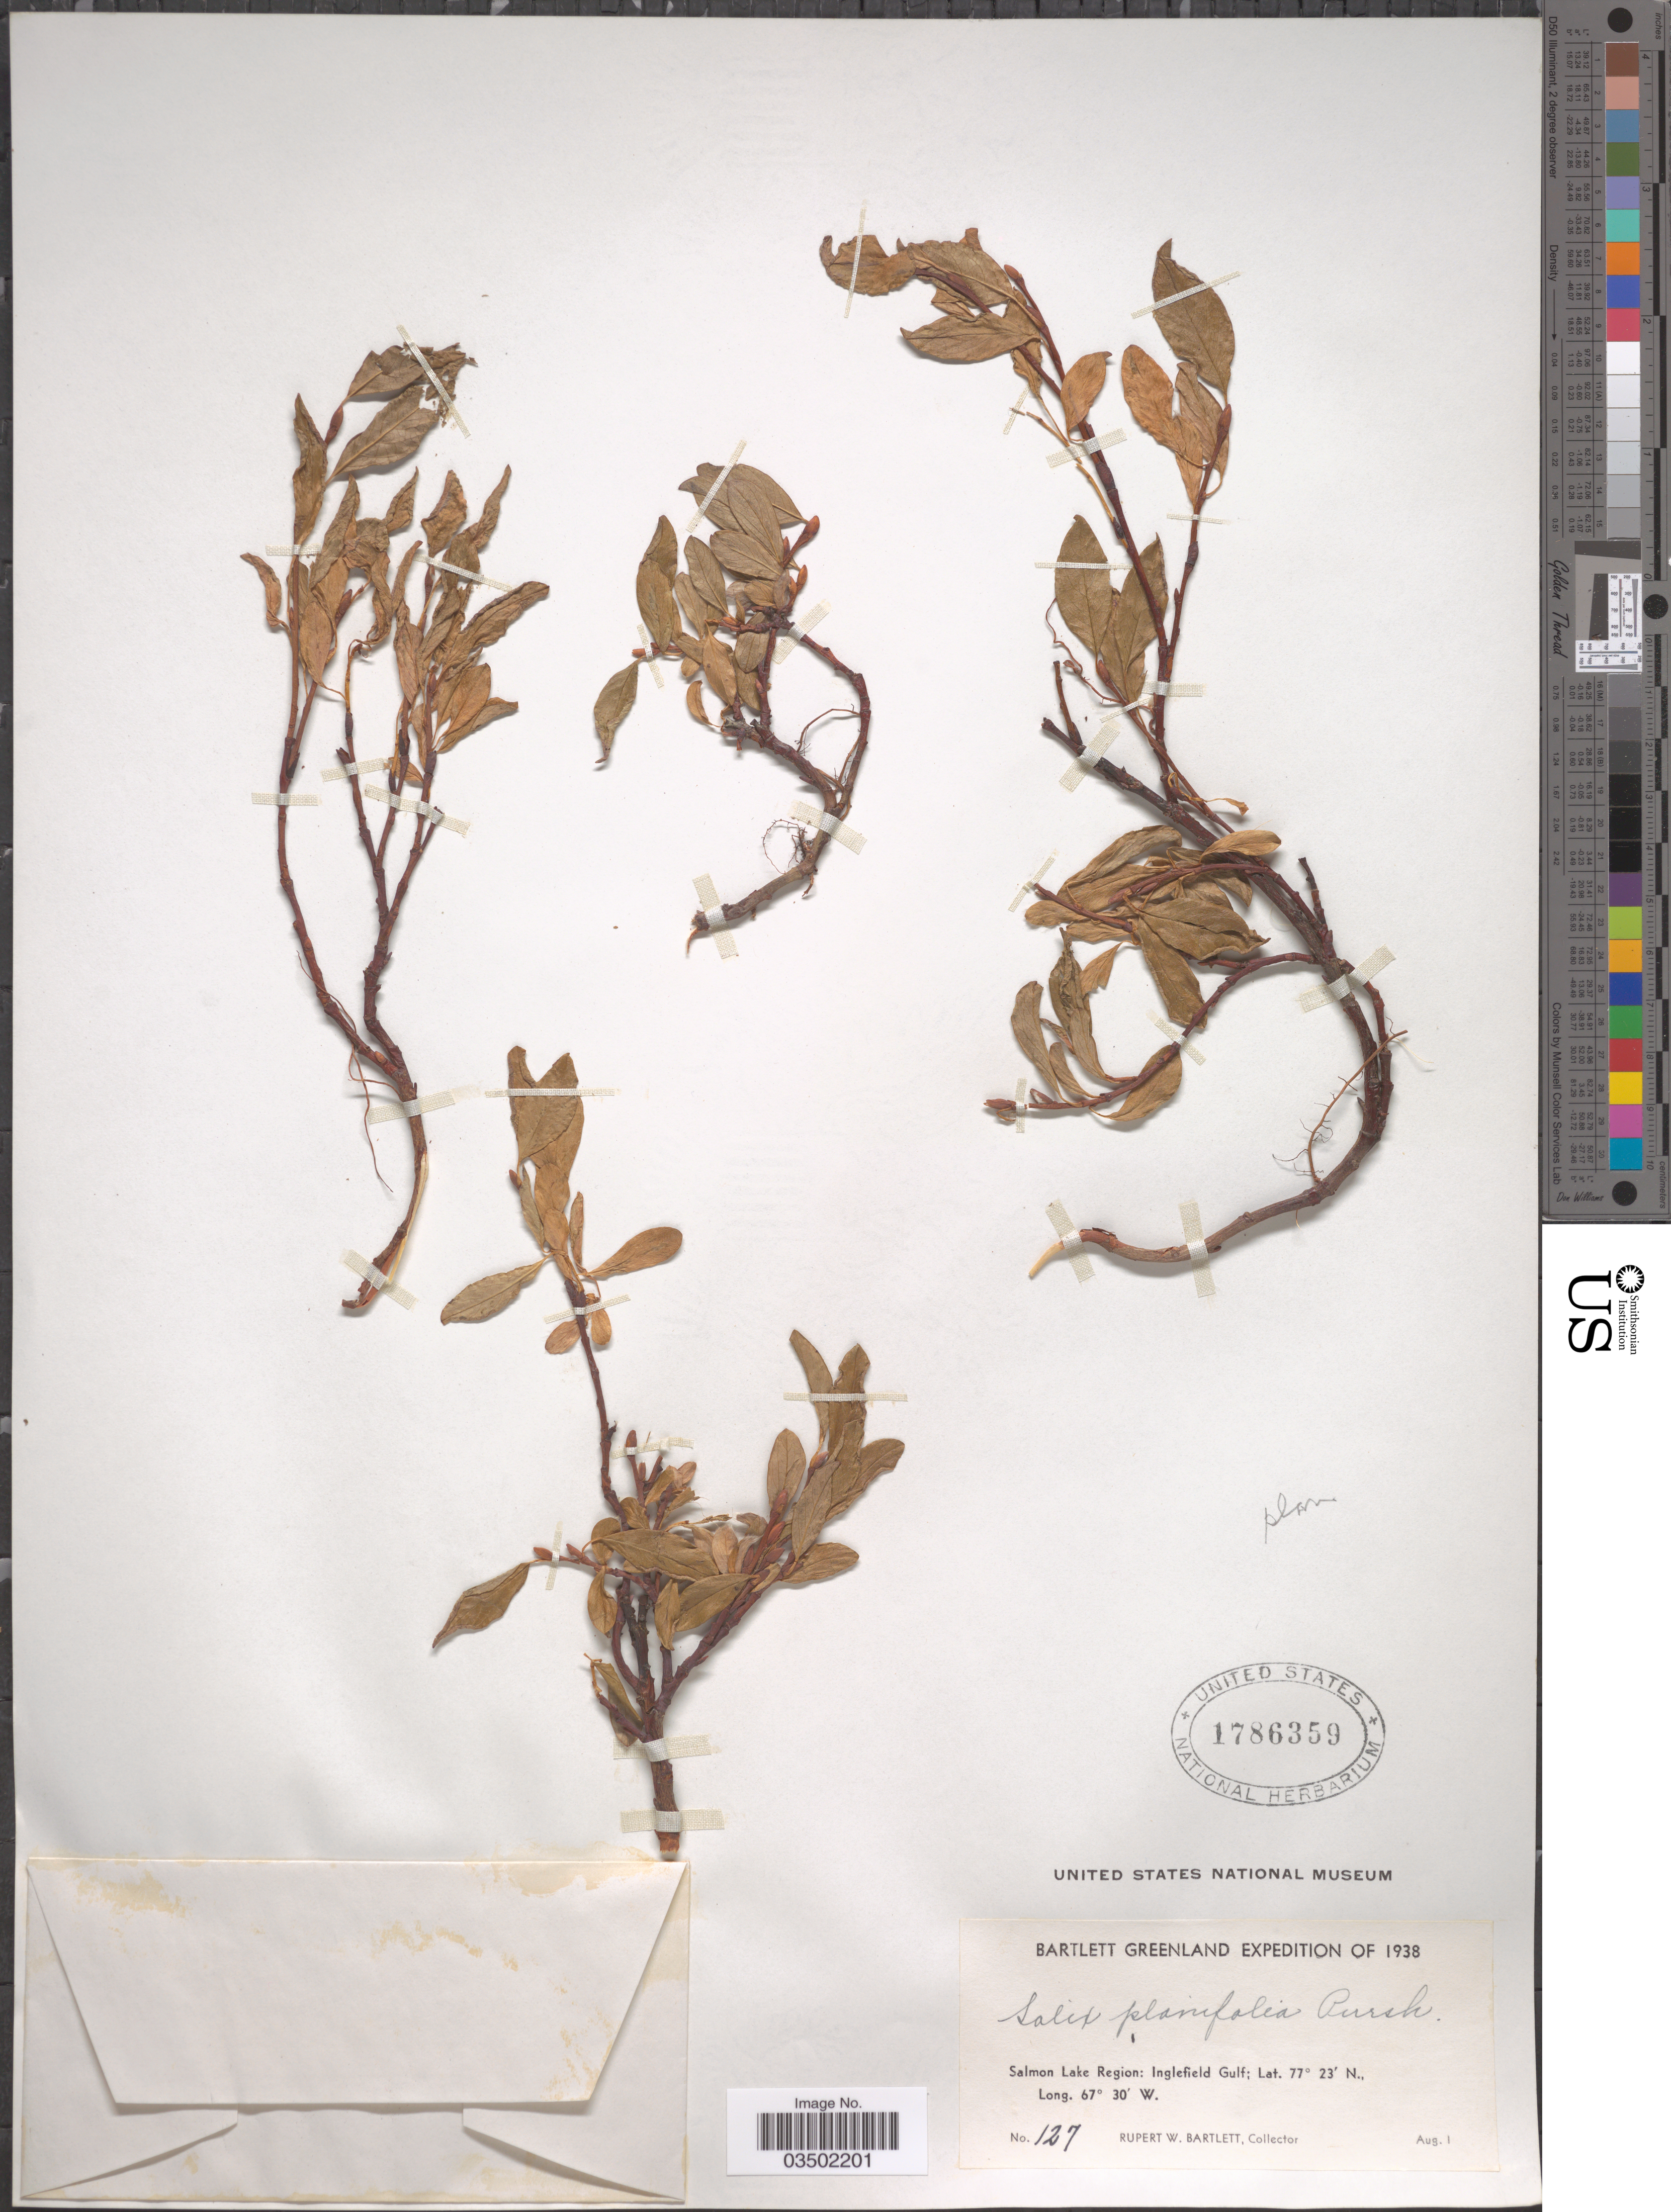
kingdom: Plantae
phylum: Tracheophyta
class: Magnoliopsida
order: Malpighiales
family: Salicaceae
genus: Salix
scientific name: Salix planifolia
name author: Pursh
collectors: R. W. Bartlett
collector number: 127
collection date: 1938-08-01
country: Greenland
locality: Salmon Lake Region: Inglefield Gulf.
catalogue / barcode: US 1786359